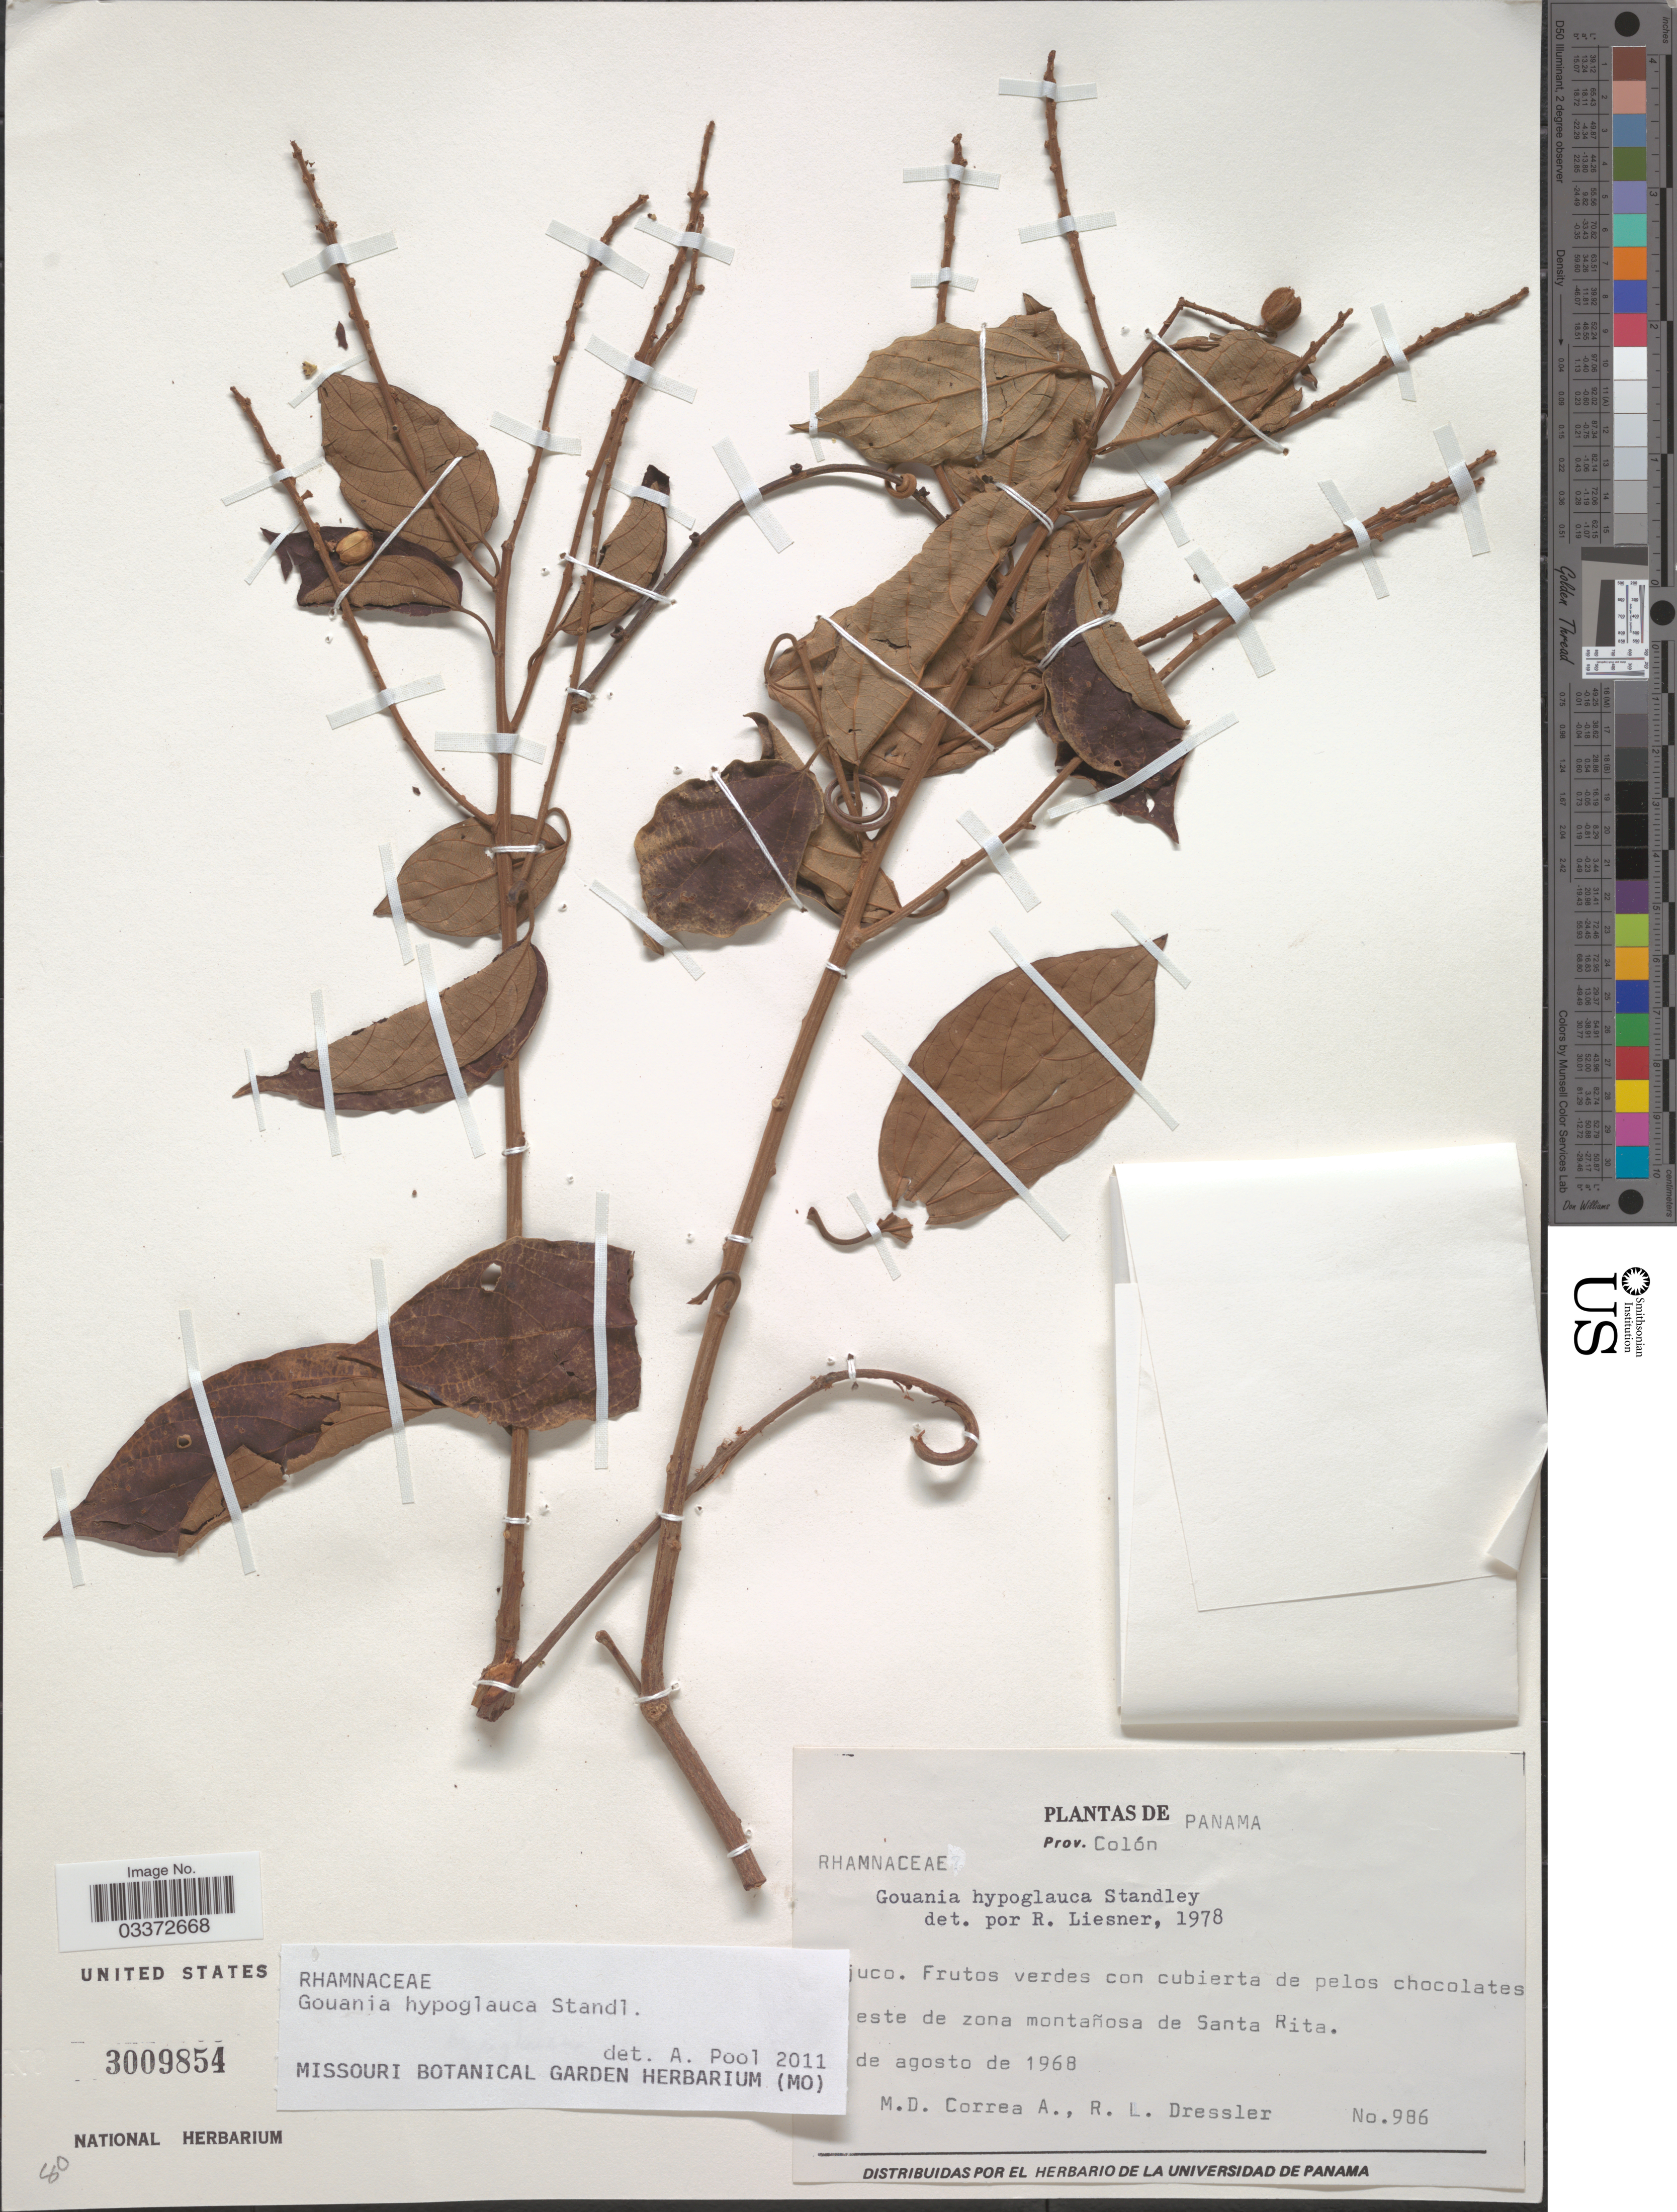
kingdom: Plantae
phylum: Tracheophyta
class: Magnoliopsida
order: Rosales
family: Rhamnaceae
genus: Gouania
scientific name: Gouania hypoglauca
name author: Standl.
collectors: M. D. Corrêa-A. & R. Dressler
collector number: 986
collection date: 1968-08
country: Panama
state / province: Colón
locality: [illegible text] este d zona montañosa de Santa Rita.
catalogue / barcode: US 3009854